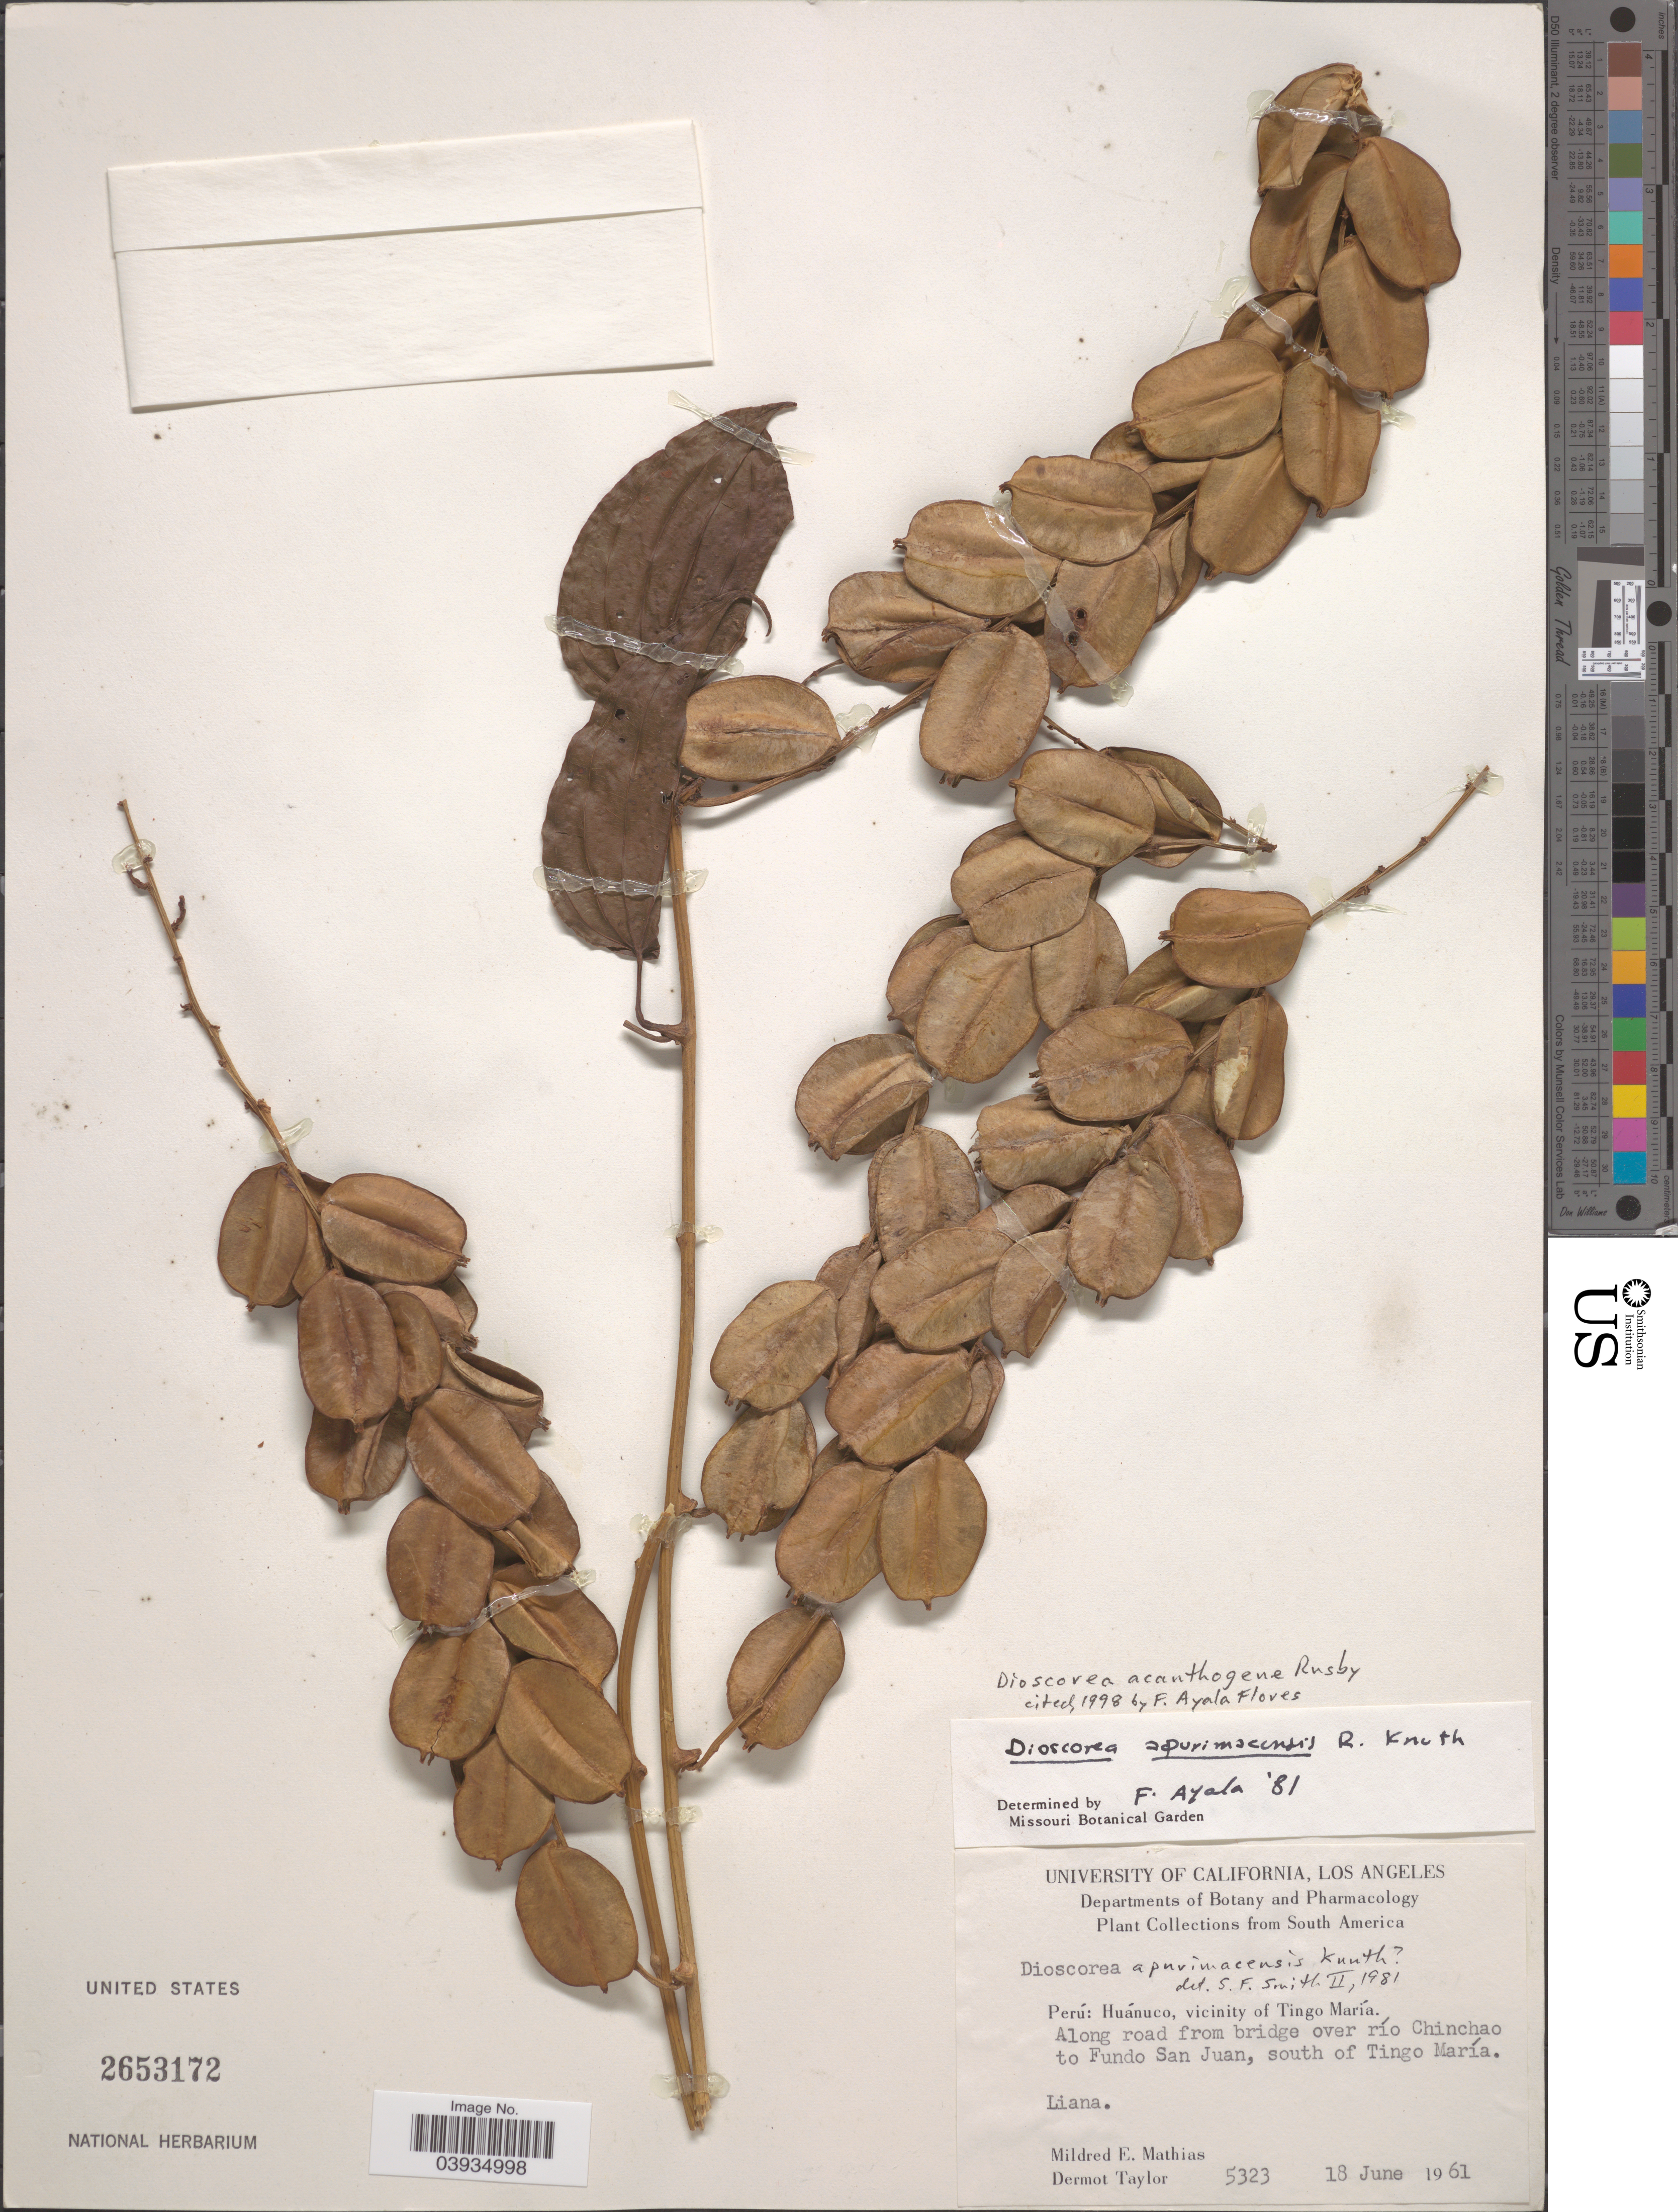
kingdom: Plantae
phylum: Tracheophyta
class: Liliopsida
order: Dioscoreales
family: Dioscoreaceae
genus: Dioscorea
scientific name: Dioscorea acanthogene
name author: Rusby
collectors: M. E. Mathias & D. Taylor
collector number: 5323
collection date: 1961-06-18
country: Peru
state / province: Huánuco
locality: Vicinity of Tingo María. Along road from bridge over río Chinchao to Fundo San Juan, south of Tingo María.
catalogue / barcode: US 2653172